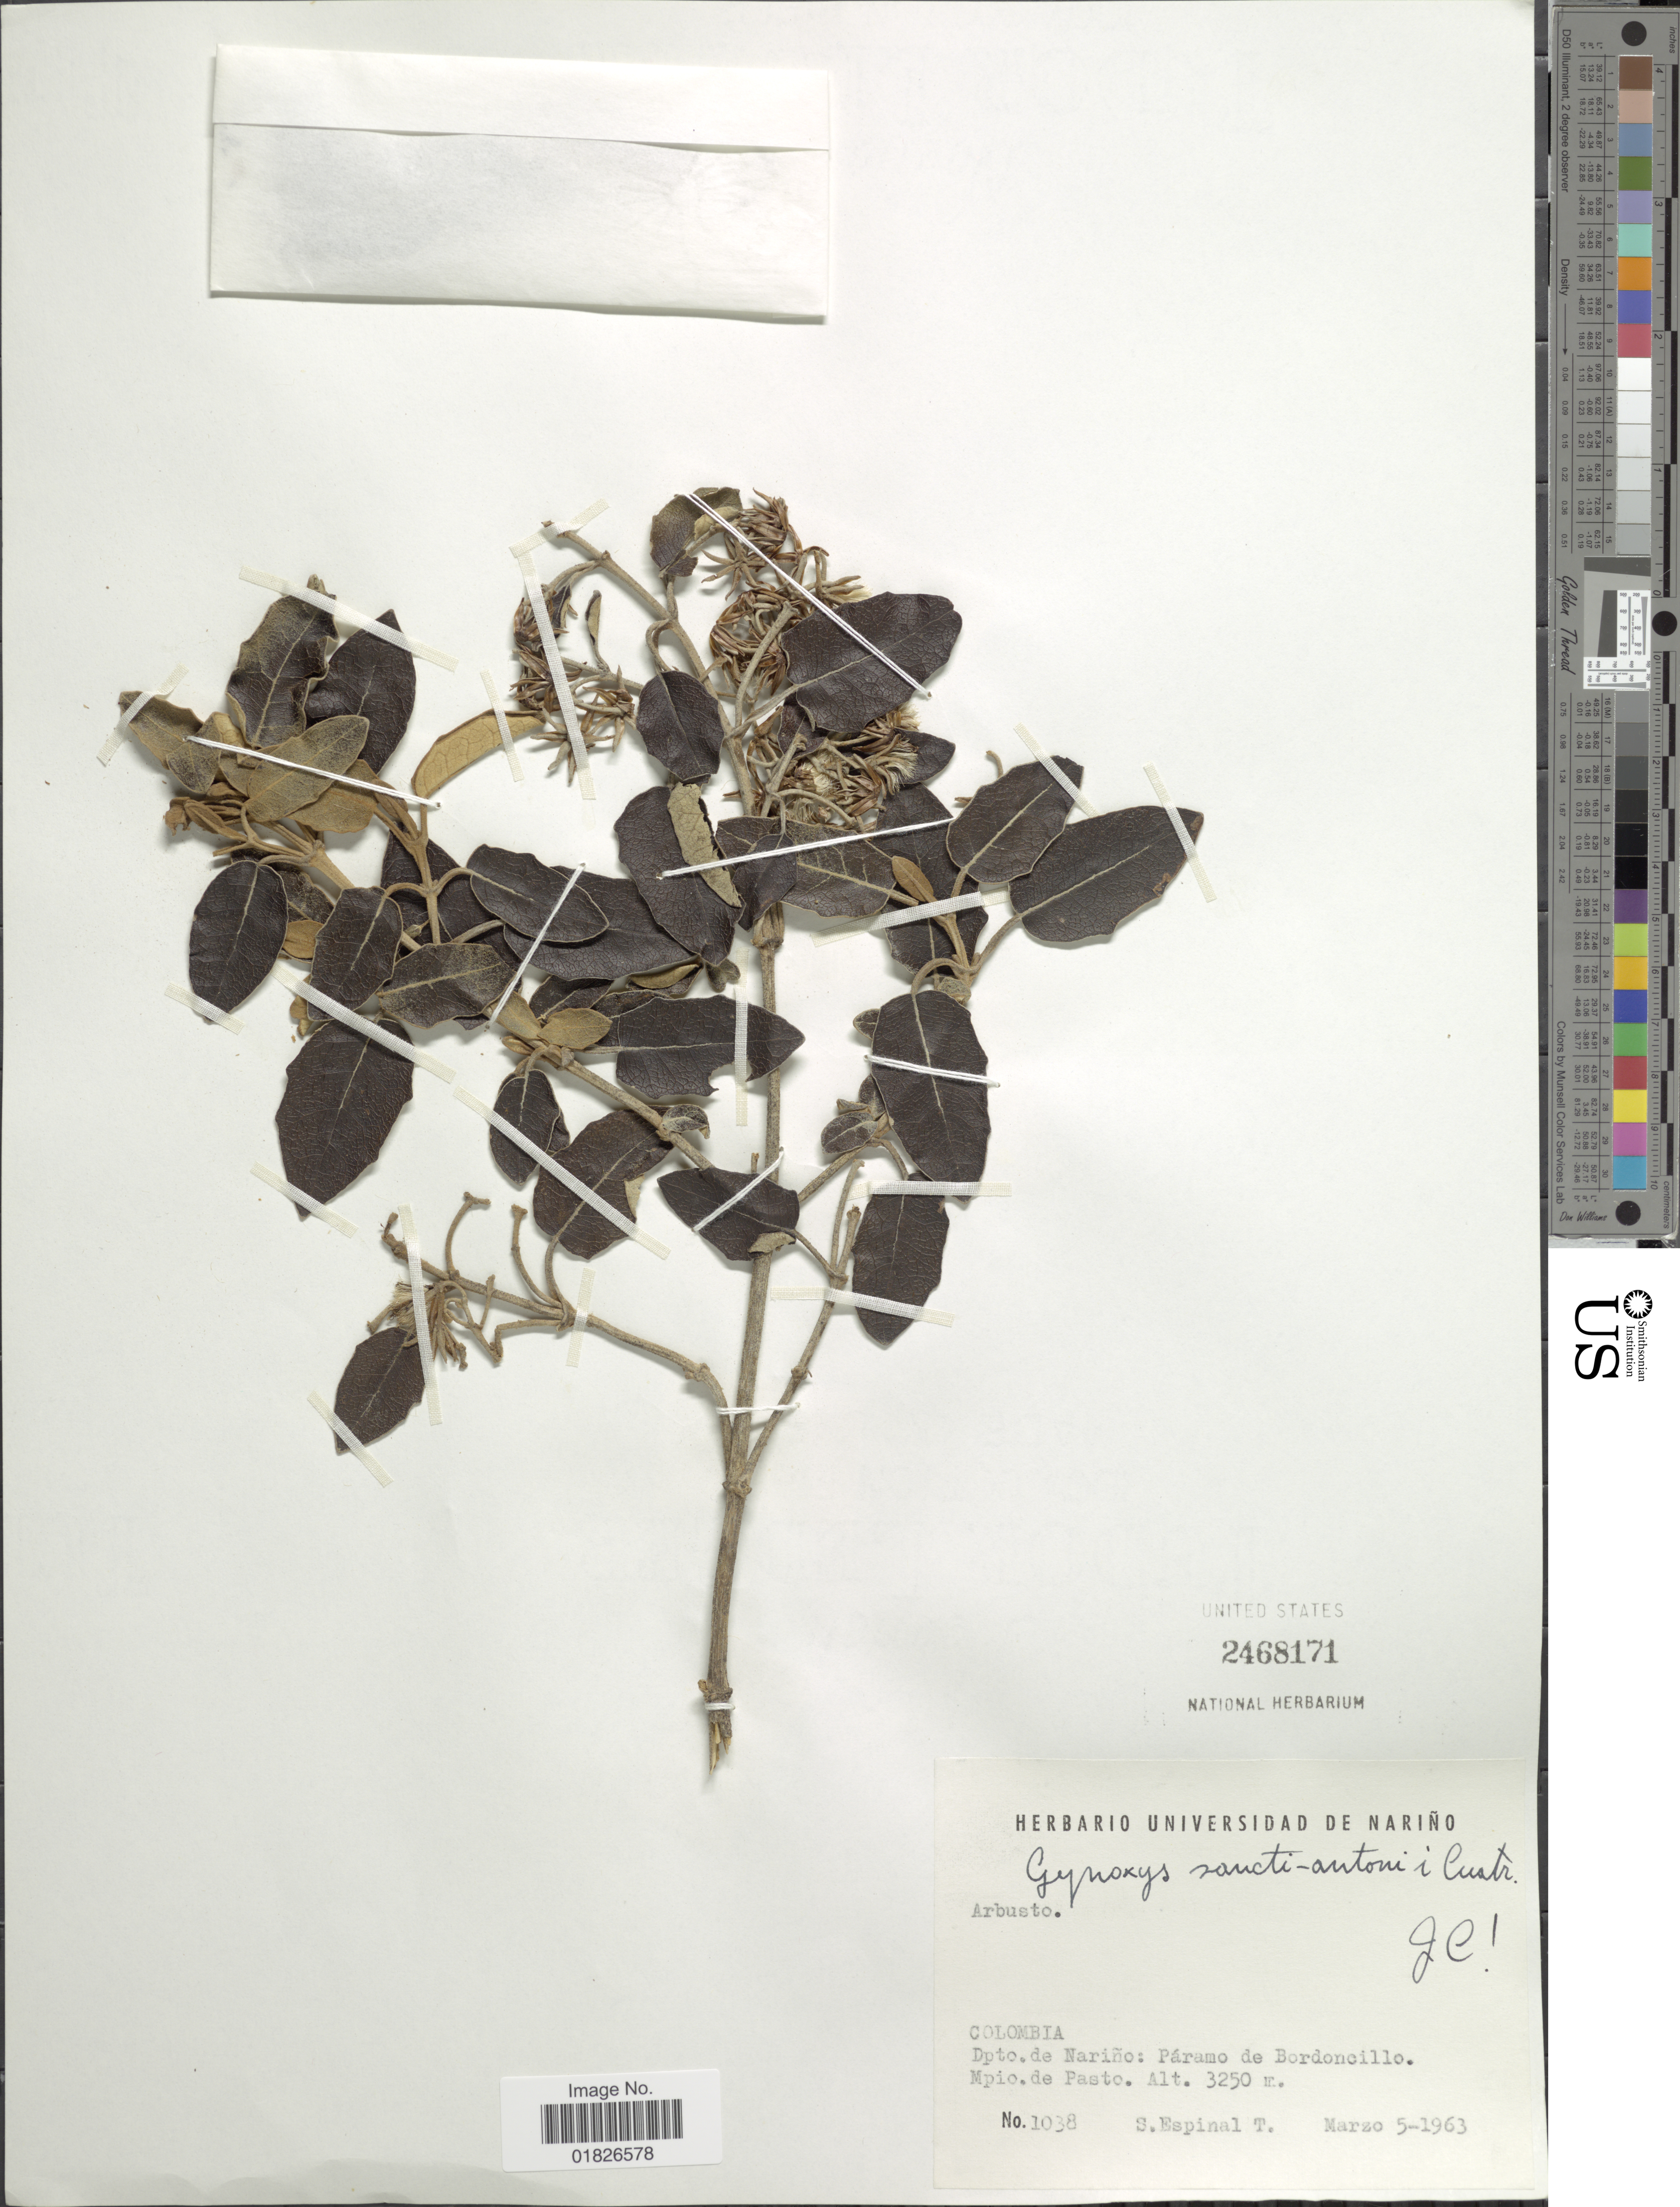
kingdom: Plantae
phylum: Tracheophyta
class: Magnoliopsida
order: Asterales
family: Asteraceae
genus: Gynoxys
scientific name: Gynoxys sancti-antonii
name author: Cuatrec.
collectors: S. T. Espinal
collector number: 1038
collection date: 1963-03-05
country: Colombia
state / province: Nariño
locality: Paramo de Bordoncillo, Mpio. de Pasto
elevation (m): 3250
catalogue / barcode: US 2468171